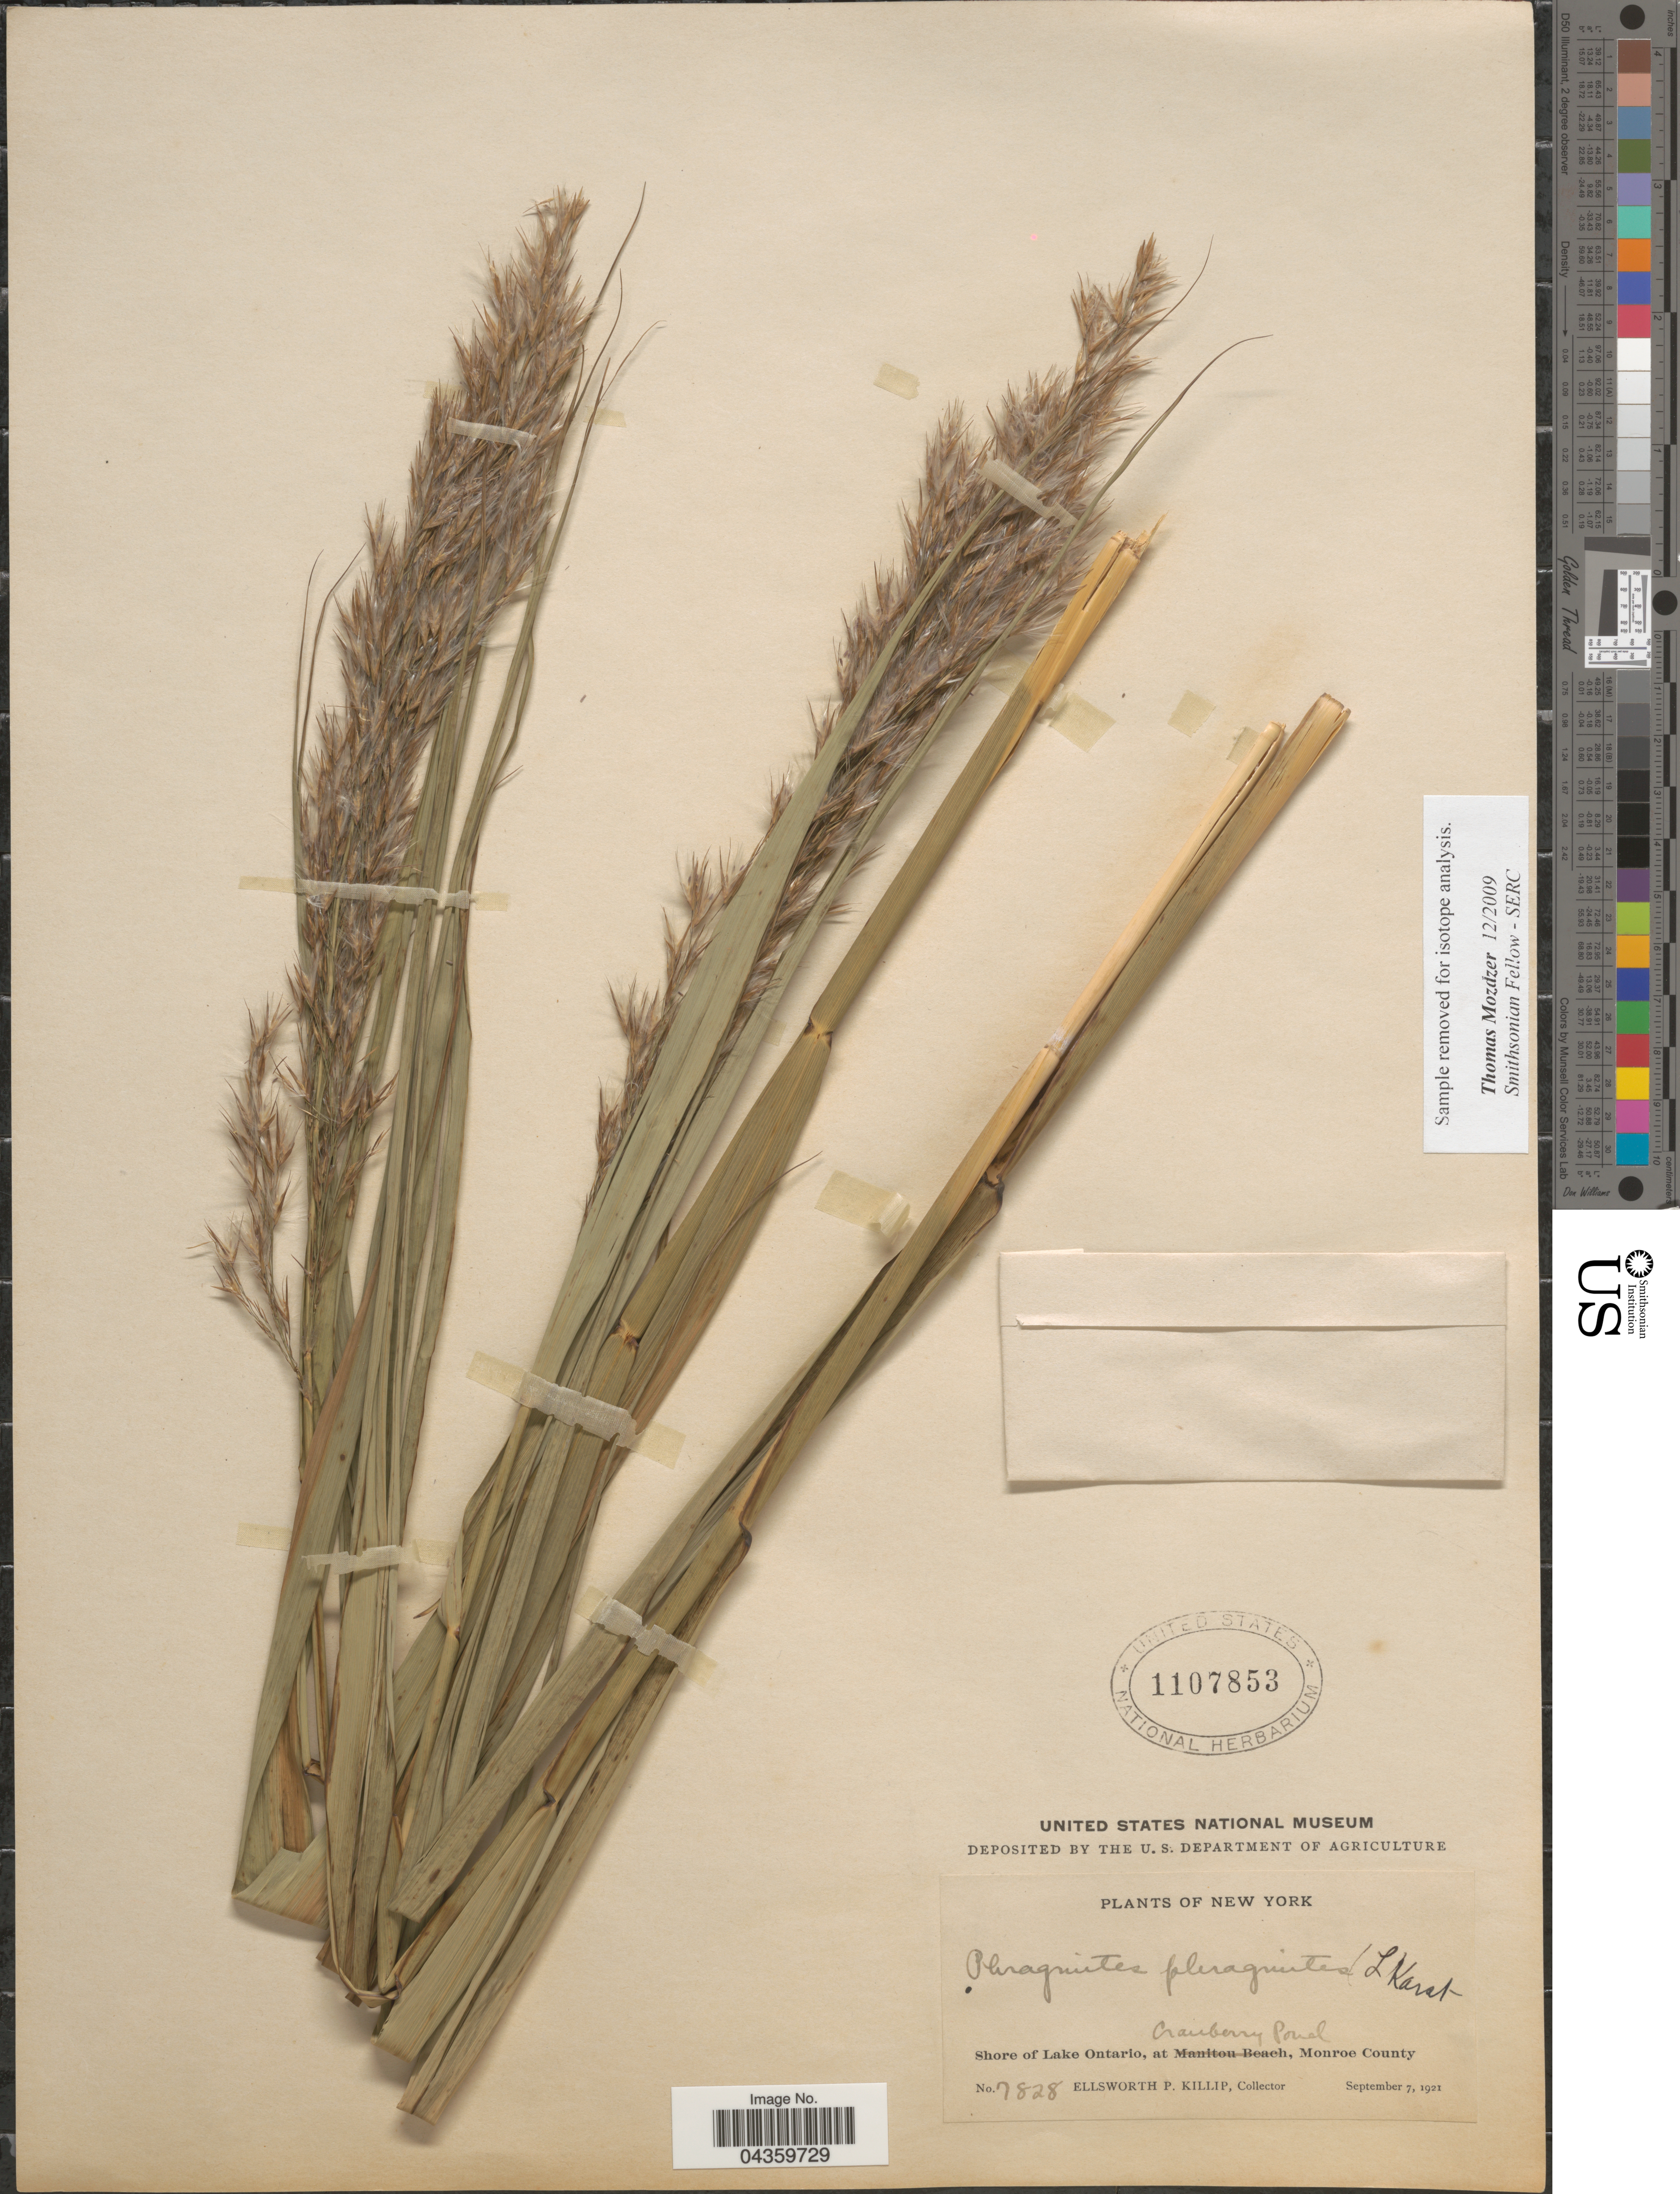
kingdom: Plantae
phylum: Tracheophyta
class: Liliopsida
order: Poales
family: Poaceae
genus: Phragmites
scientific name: Phragmites australis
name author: (Cav.) Trin. ex Steud.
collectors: E. P. Killip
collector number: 7828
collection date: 1921-09-07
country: United States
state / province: New York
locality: Shore of Lake Ontario, at Cranberry Pond, Monroe County.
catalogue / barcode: US 1107853